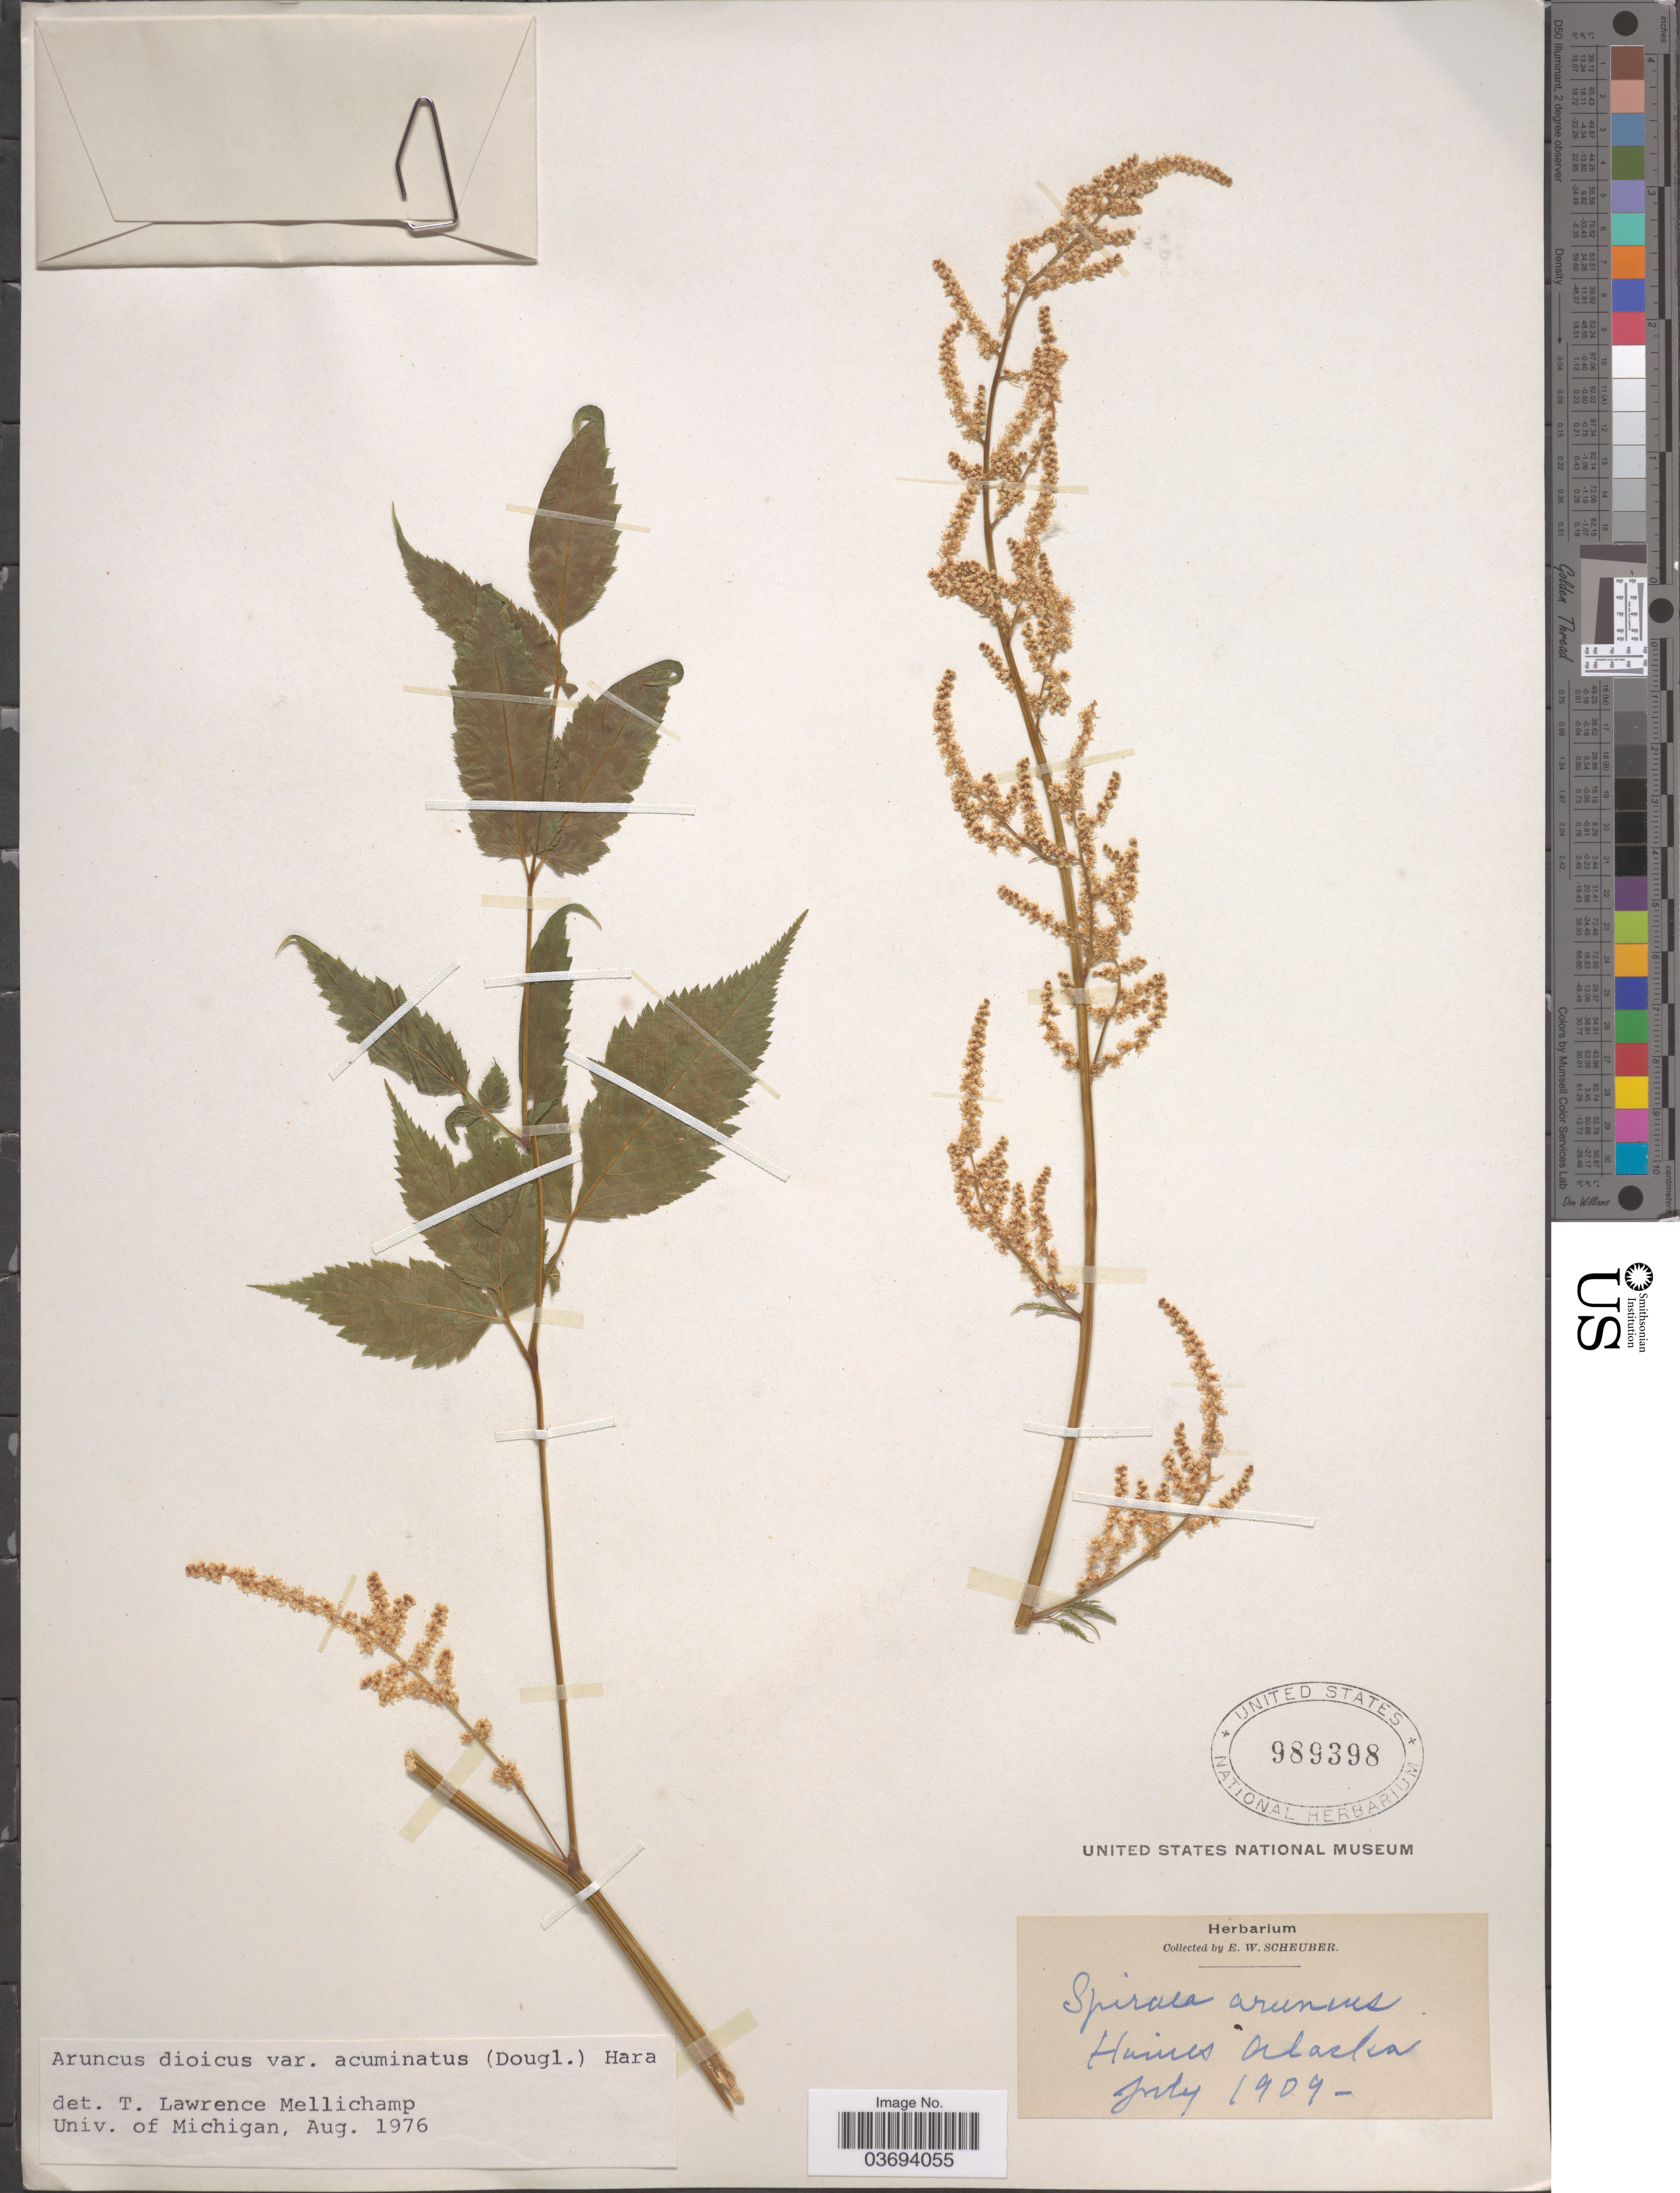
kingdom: Plantae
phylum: Tracheophyta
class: Magnoliopsida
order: Rosales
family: Rosaceae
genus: Aruncus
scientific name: Aruncus dioicus var. acuminatus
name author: (Rydb.) H. Hara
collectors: E. Scheuber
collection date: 1909-07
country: United States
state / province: Alaska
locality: Haines Alaska.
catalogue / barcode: US 989398